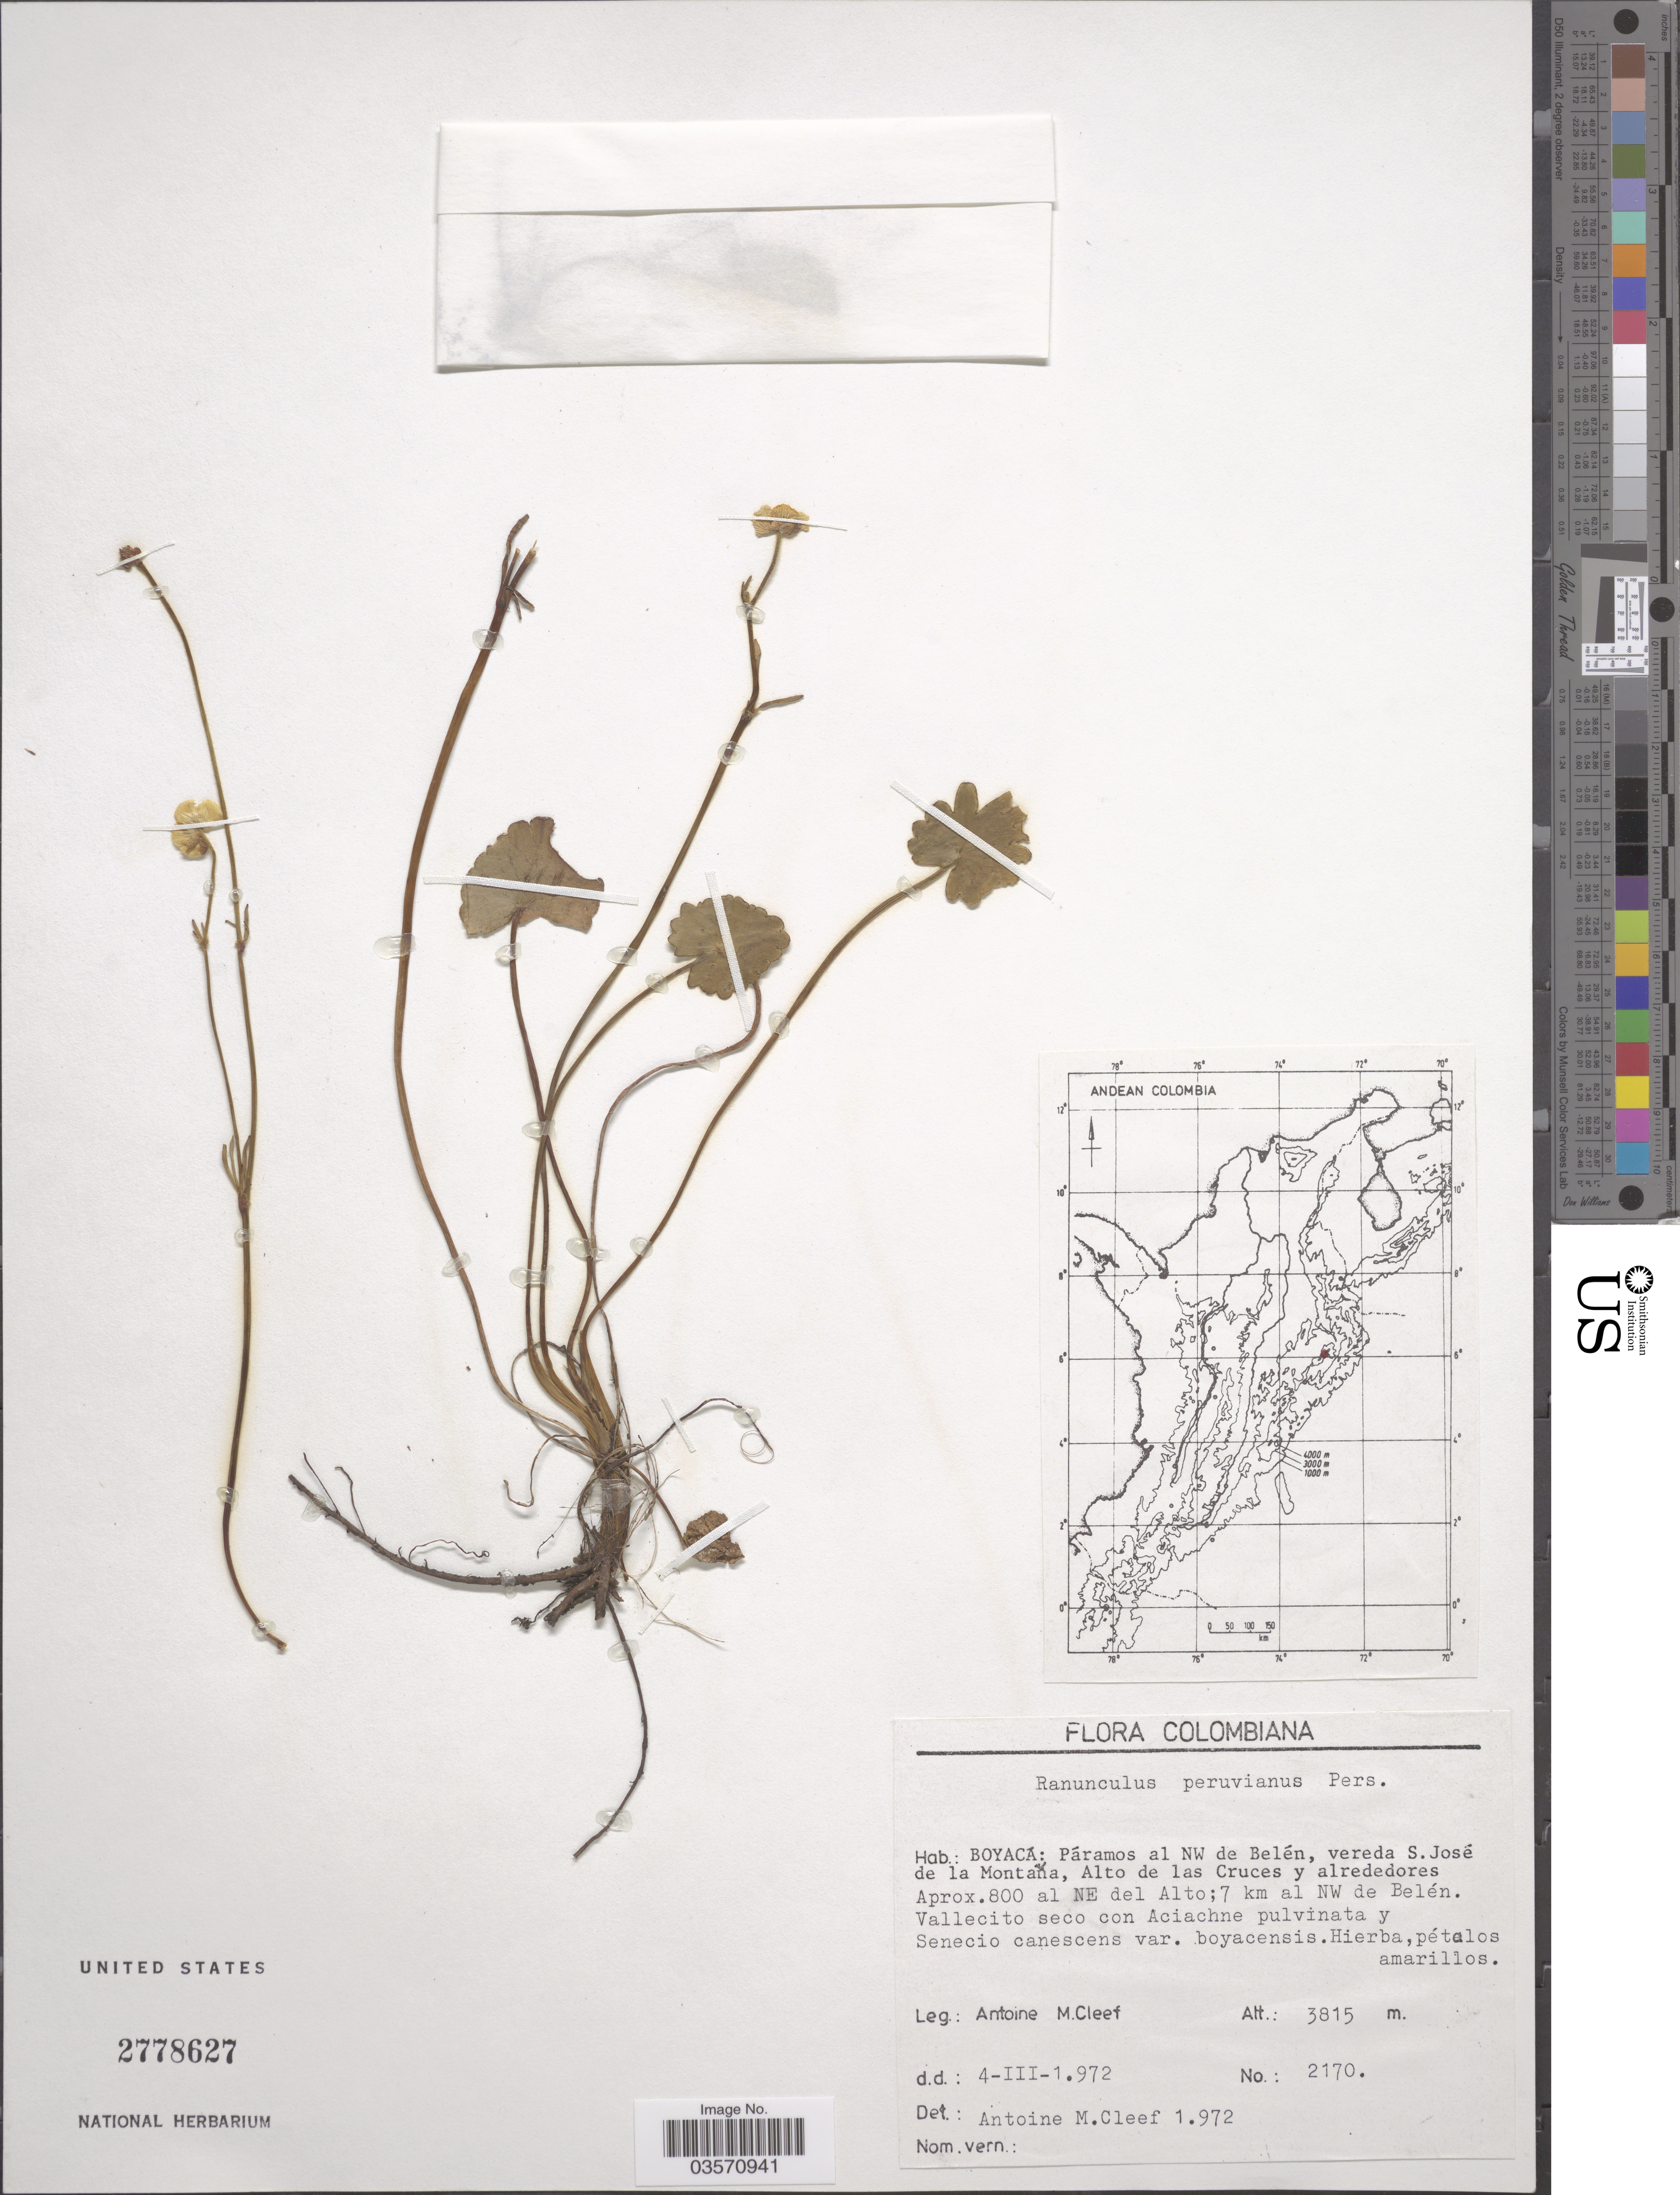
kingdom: Plantae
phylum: Tracheophyta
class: Magnoliopsida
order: Ranunculales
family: Ranunculaceae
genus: Ranunculus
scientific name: Ranunculus peruvianus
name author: Pers.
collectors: A. M. Cleef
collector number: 2170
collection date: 1972-03-04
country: Colombia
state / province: Boyacá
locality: Páramos al NW de Belén, vereda S.José de la Montaña, Alto de las Cruces y alrededores. Aprox.800 al NE del Alto; 7 km al NW de Belén.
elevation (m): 3815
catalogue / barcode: US 2778627